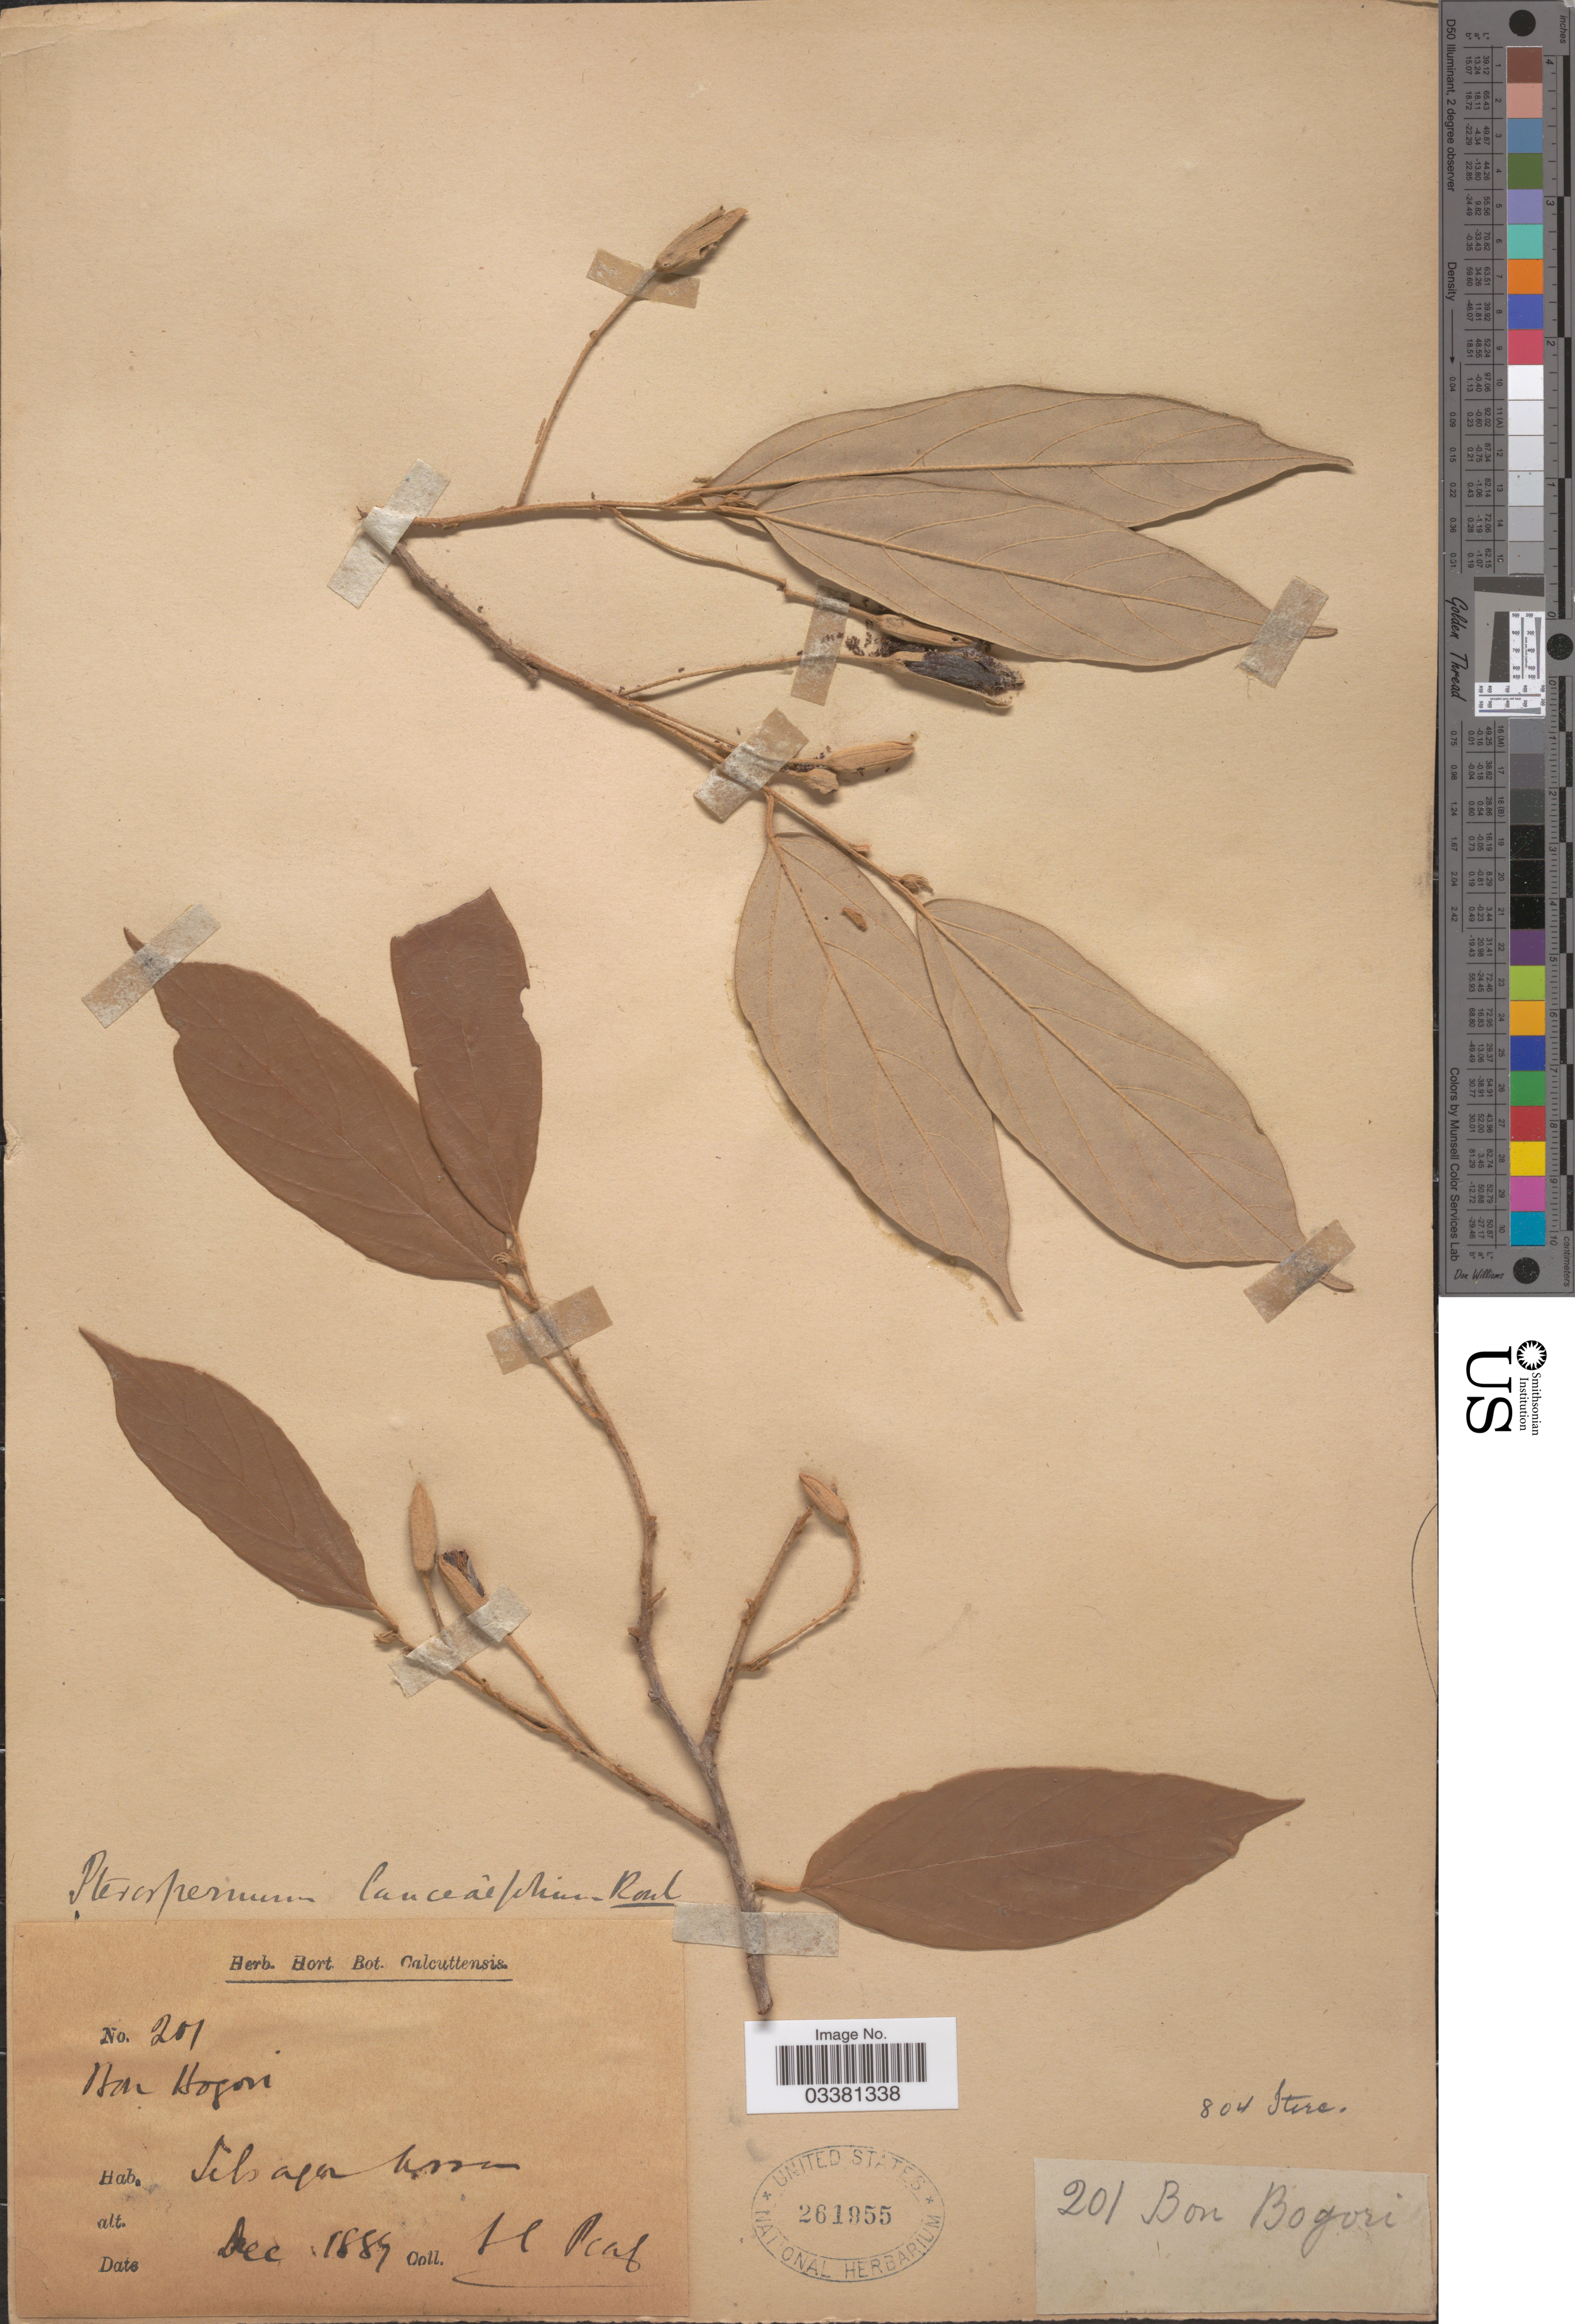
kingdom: Plantae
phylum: Tracheophyta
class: Magnoliopsida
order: Malvales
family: Malvaceae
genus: Pterospermum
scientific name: Pterospermum lanceifolium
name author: Roxb.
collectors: S. Peal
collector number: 201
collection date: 1889-12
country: India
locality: Bon Bogori. [unsure placement] Sabaga ksa. [interpreted]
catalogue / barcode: US 261955